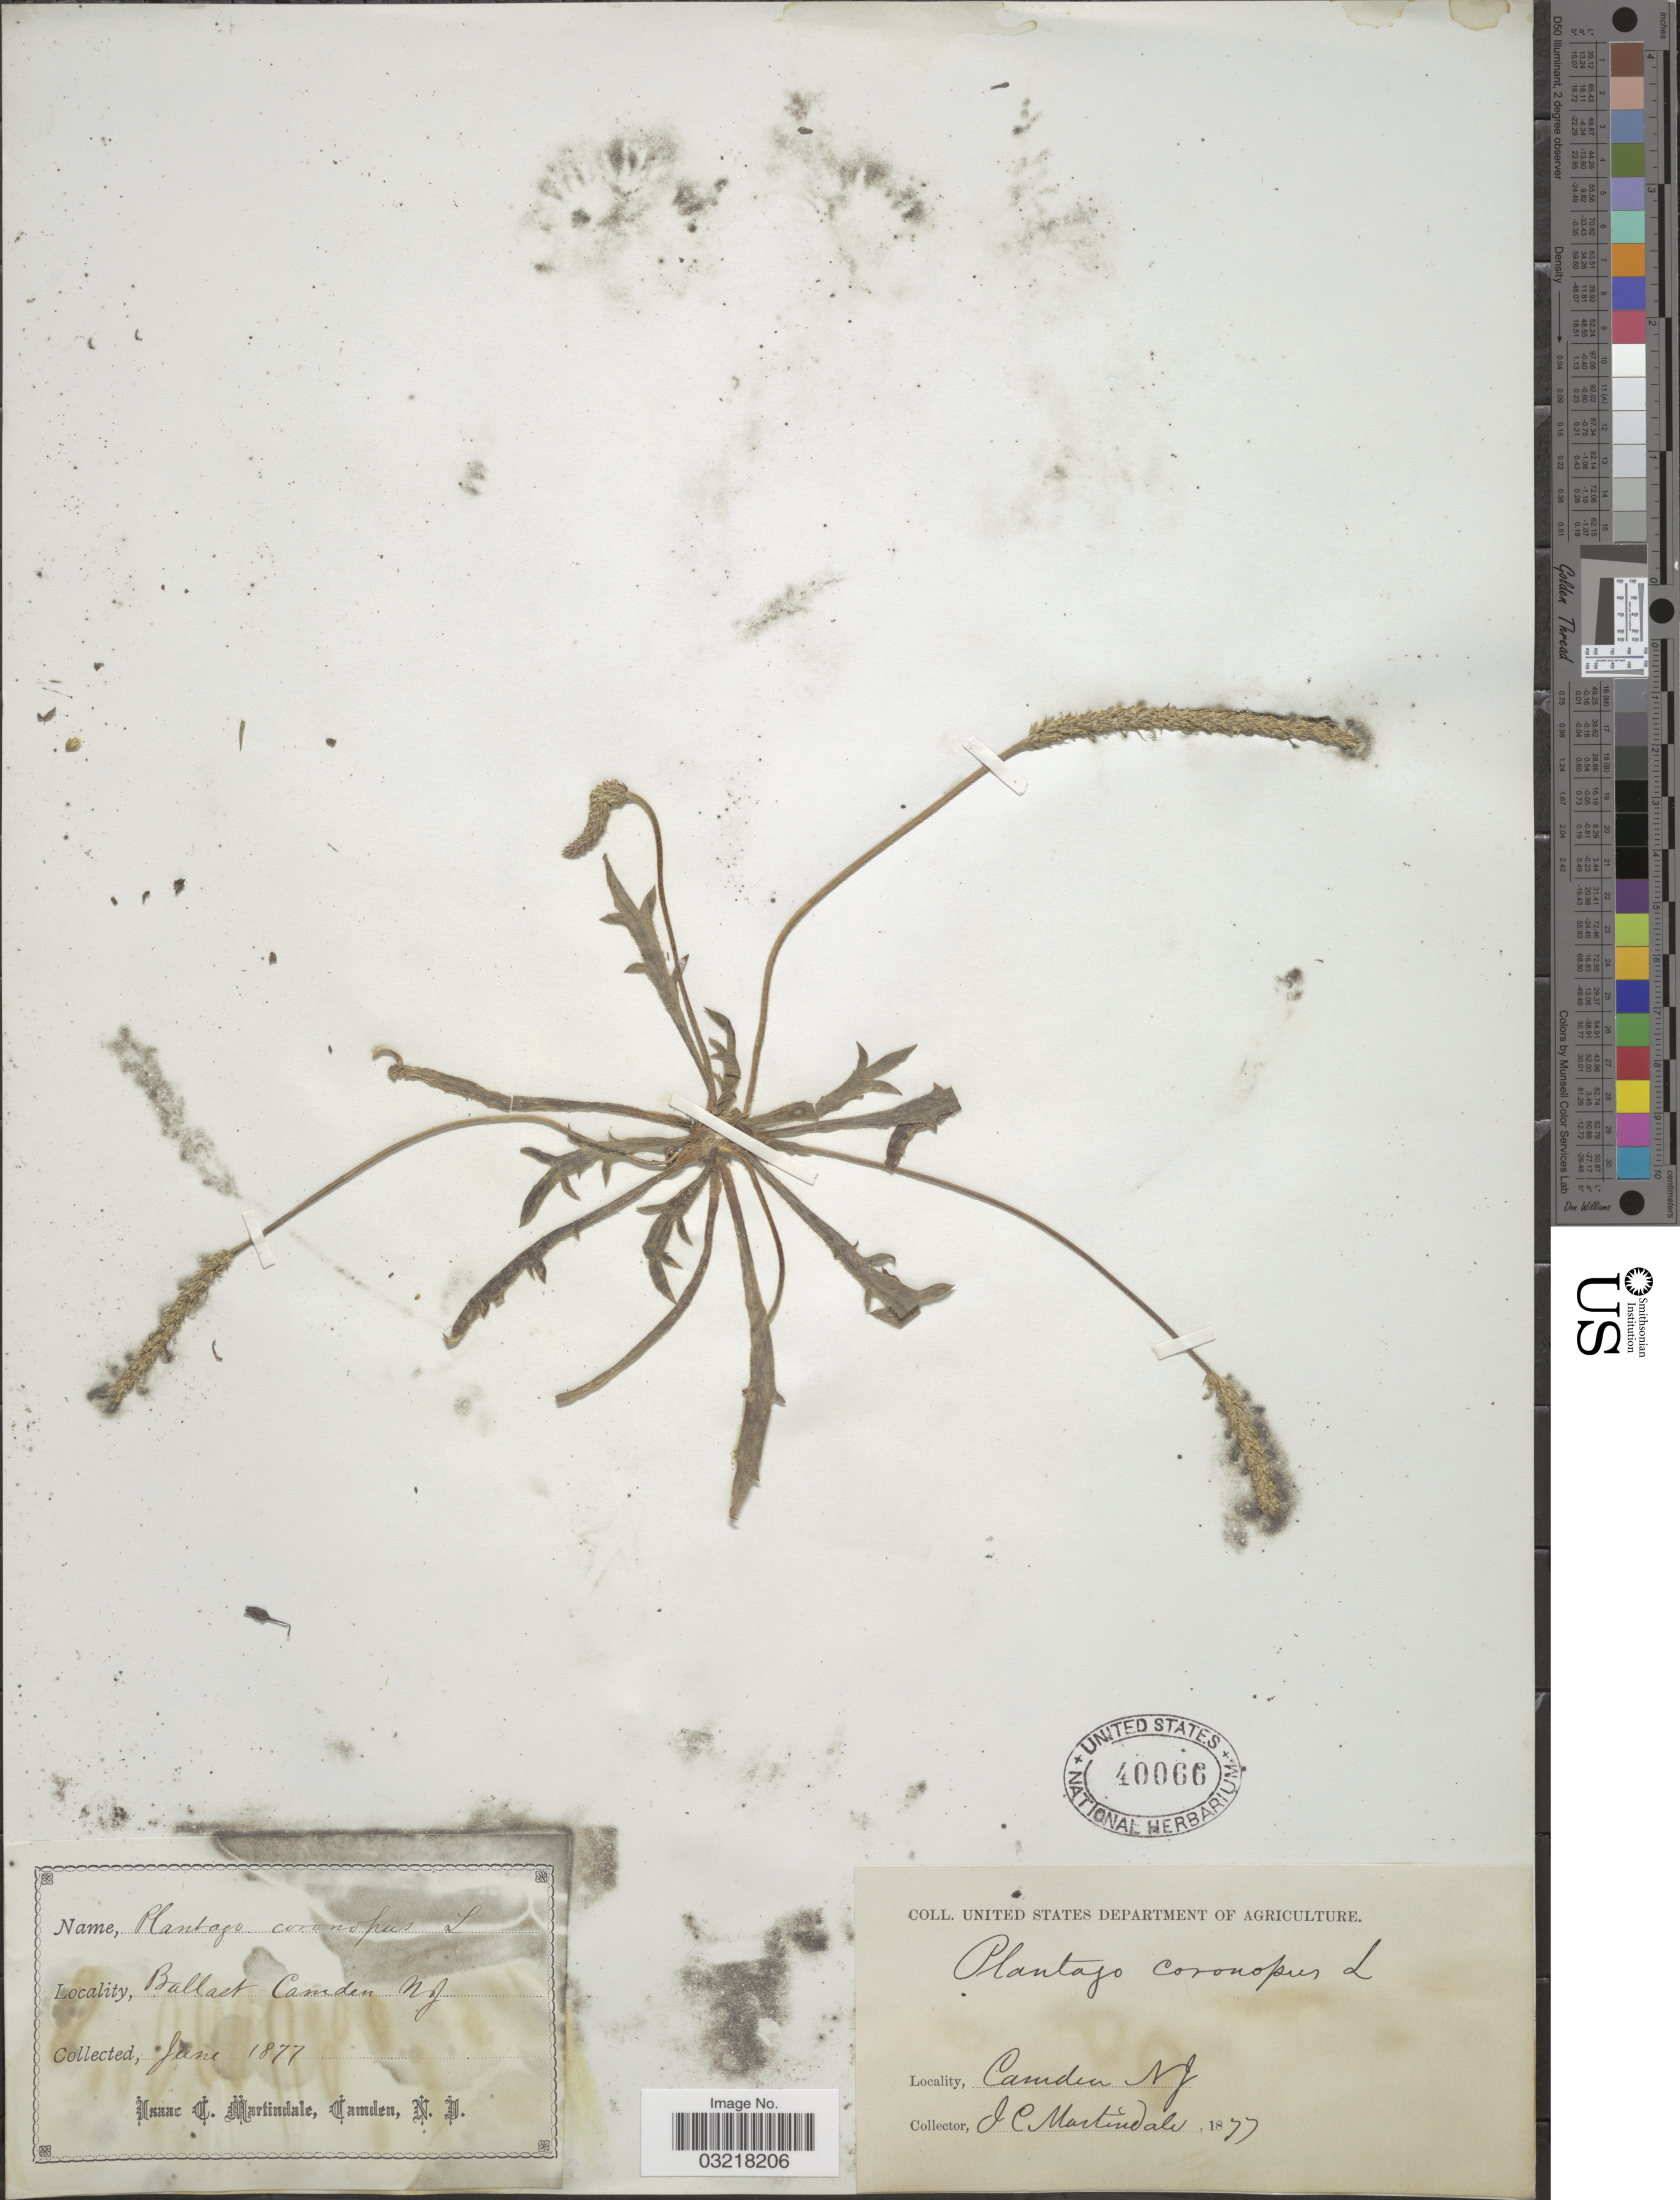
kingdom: Plantae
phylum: Tracheophyta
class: Magnoliopsida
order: Lamiales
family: Plantaginaceae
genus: Plantago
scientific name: Plantago coronopus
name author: L.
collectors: I. C. Martindale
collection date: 1877-06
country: United States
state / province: New Jersey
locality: Ballast Camden.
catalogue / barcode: US 40066